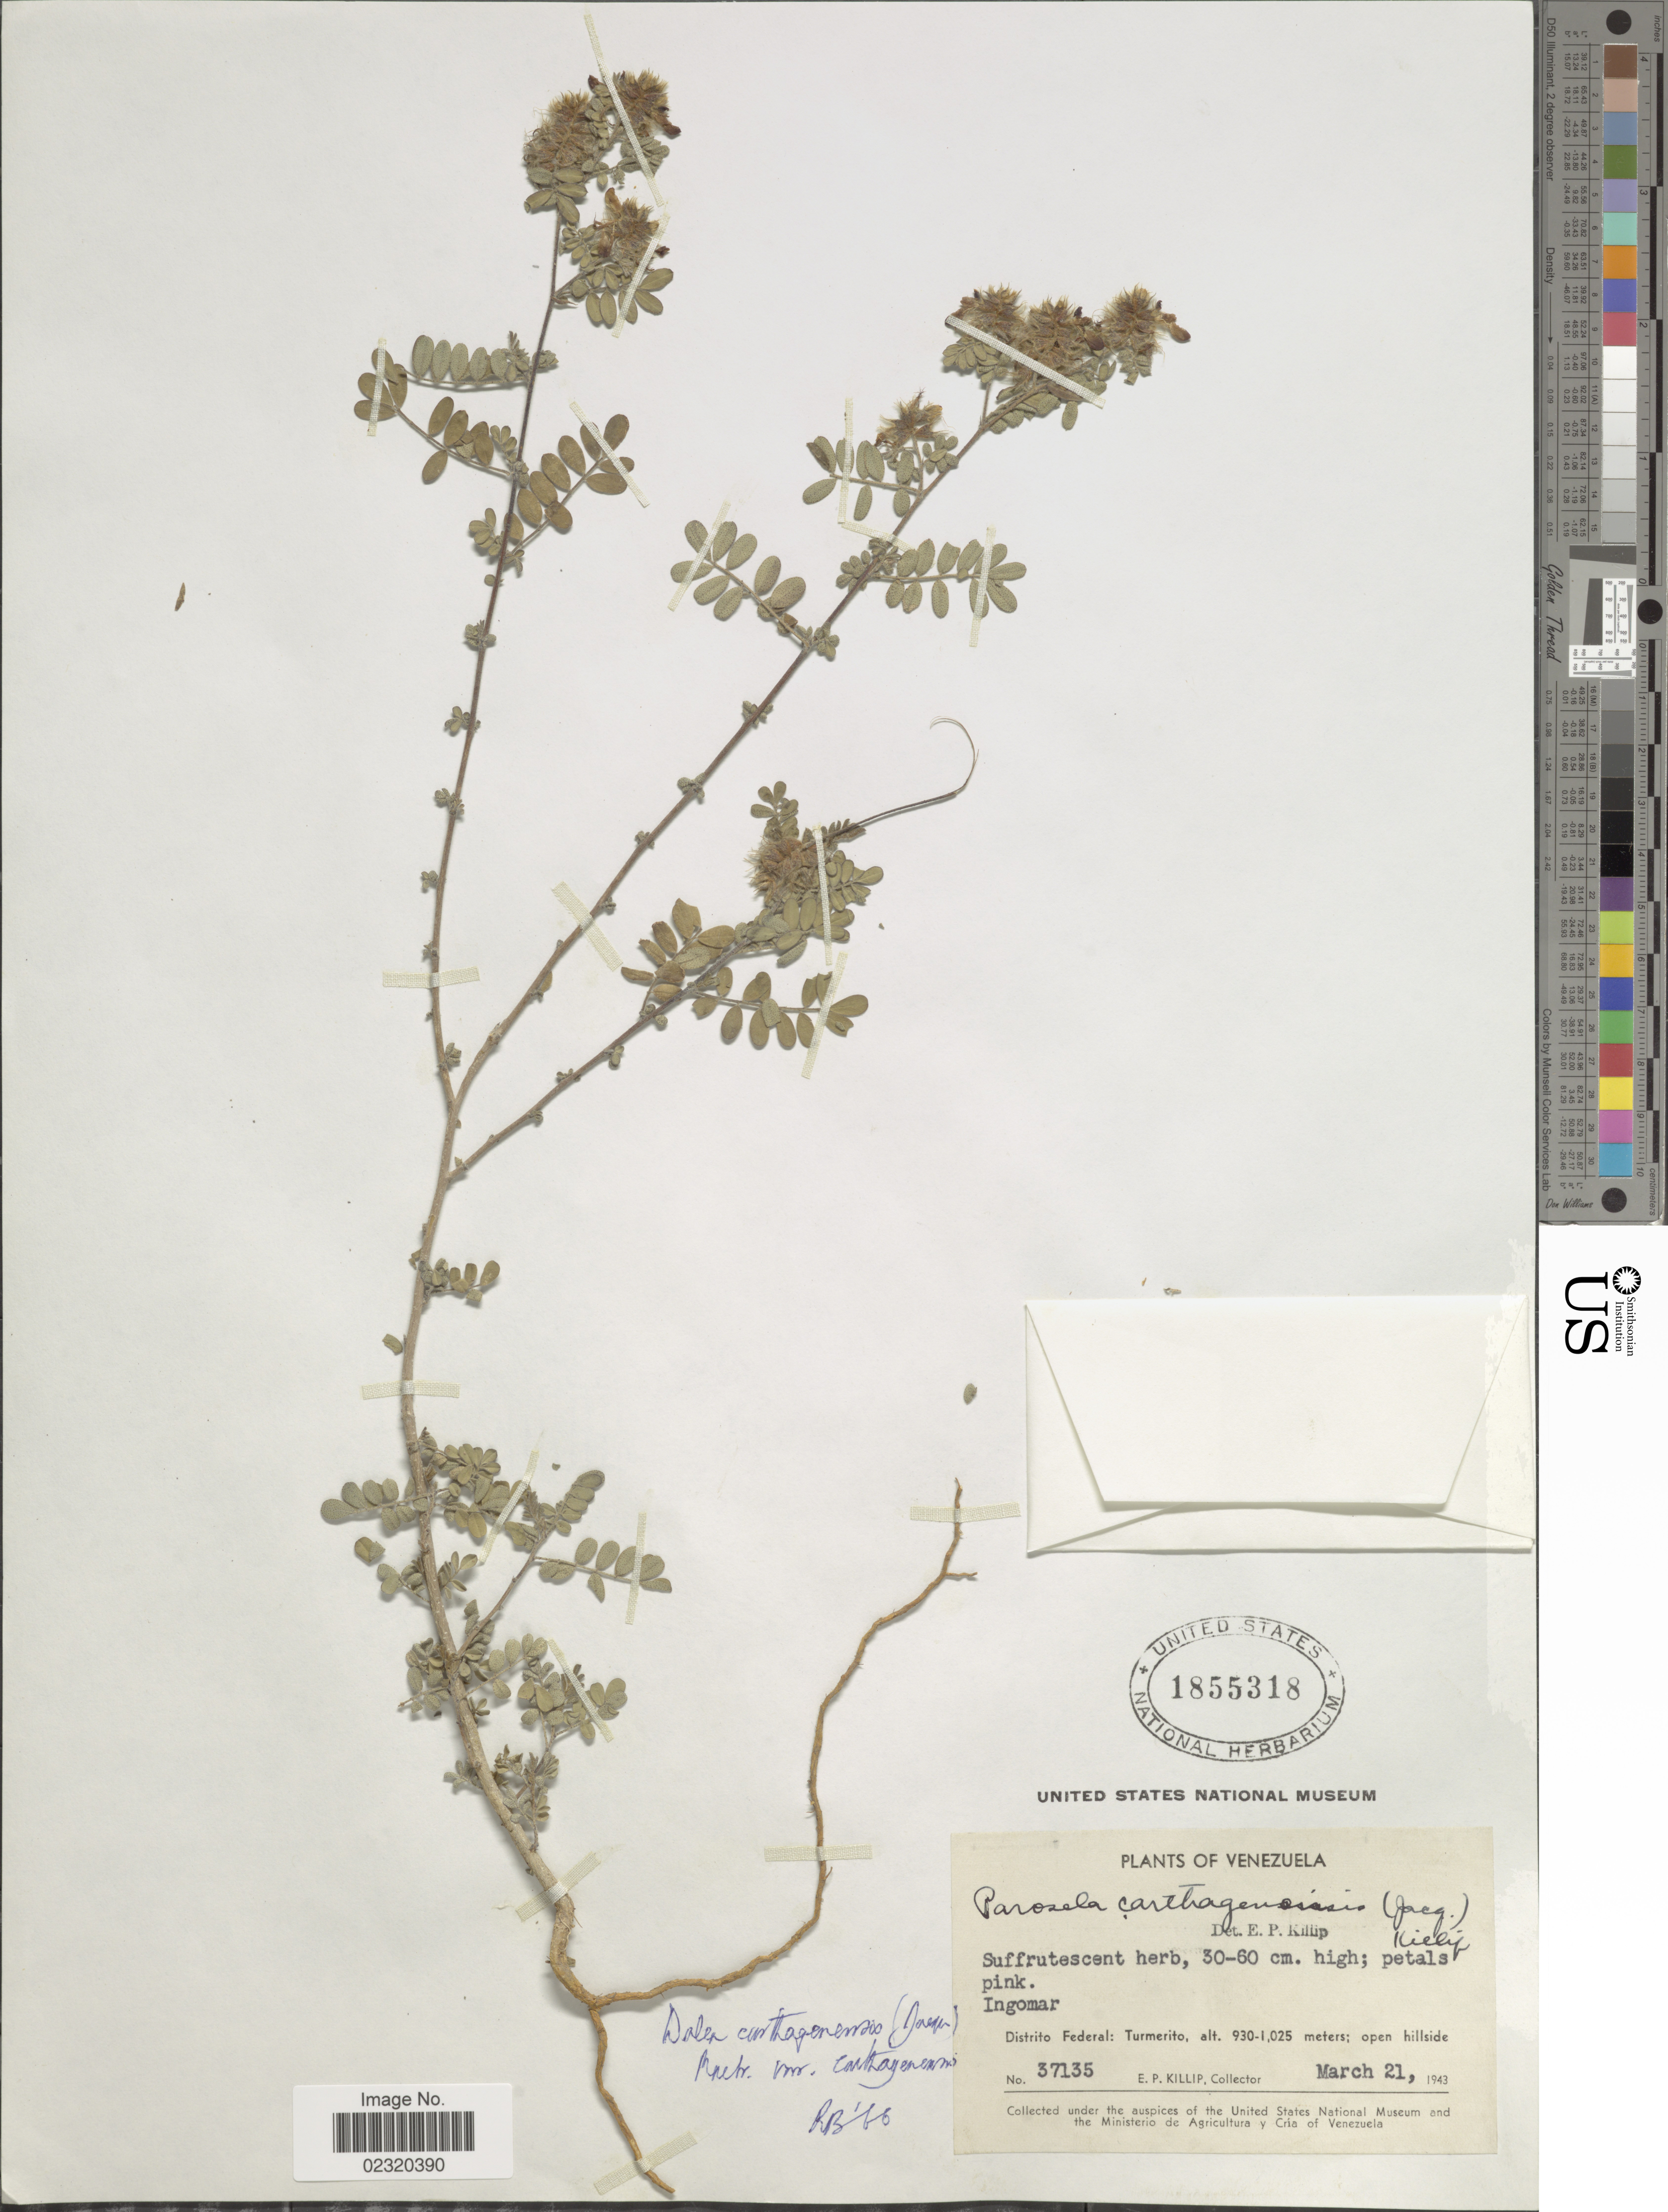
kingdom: Plantae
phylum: Tracheophyta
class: Magnoliopsida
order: Fabales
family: Fabaceae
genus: Dalea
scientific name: Dalea carthagenensis var. carthagenensis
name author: (Jacq.) J.F. Macbr.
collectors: E. P. Killip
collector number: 37135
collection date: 1943-03-21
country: Venezuela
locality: Ingomar, Distrito Federal: Turmerito; open hillside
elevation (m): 930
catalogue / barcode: US 1855318